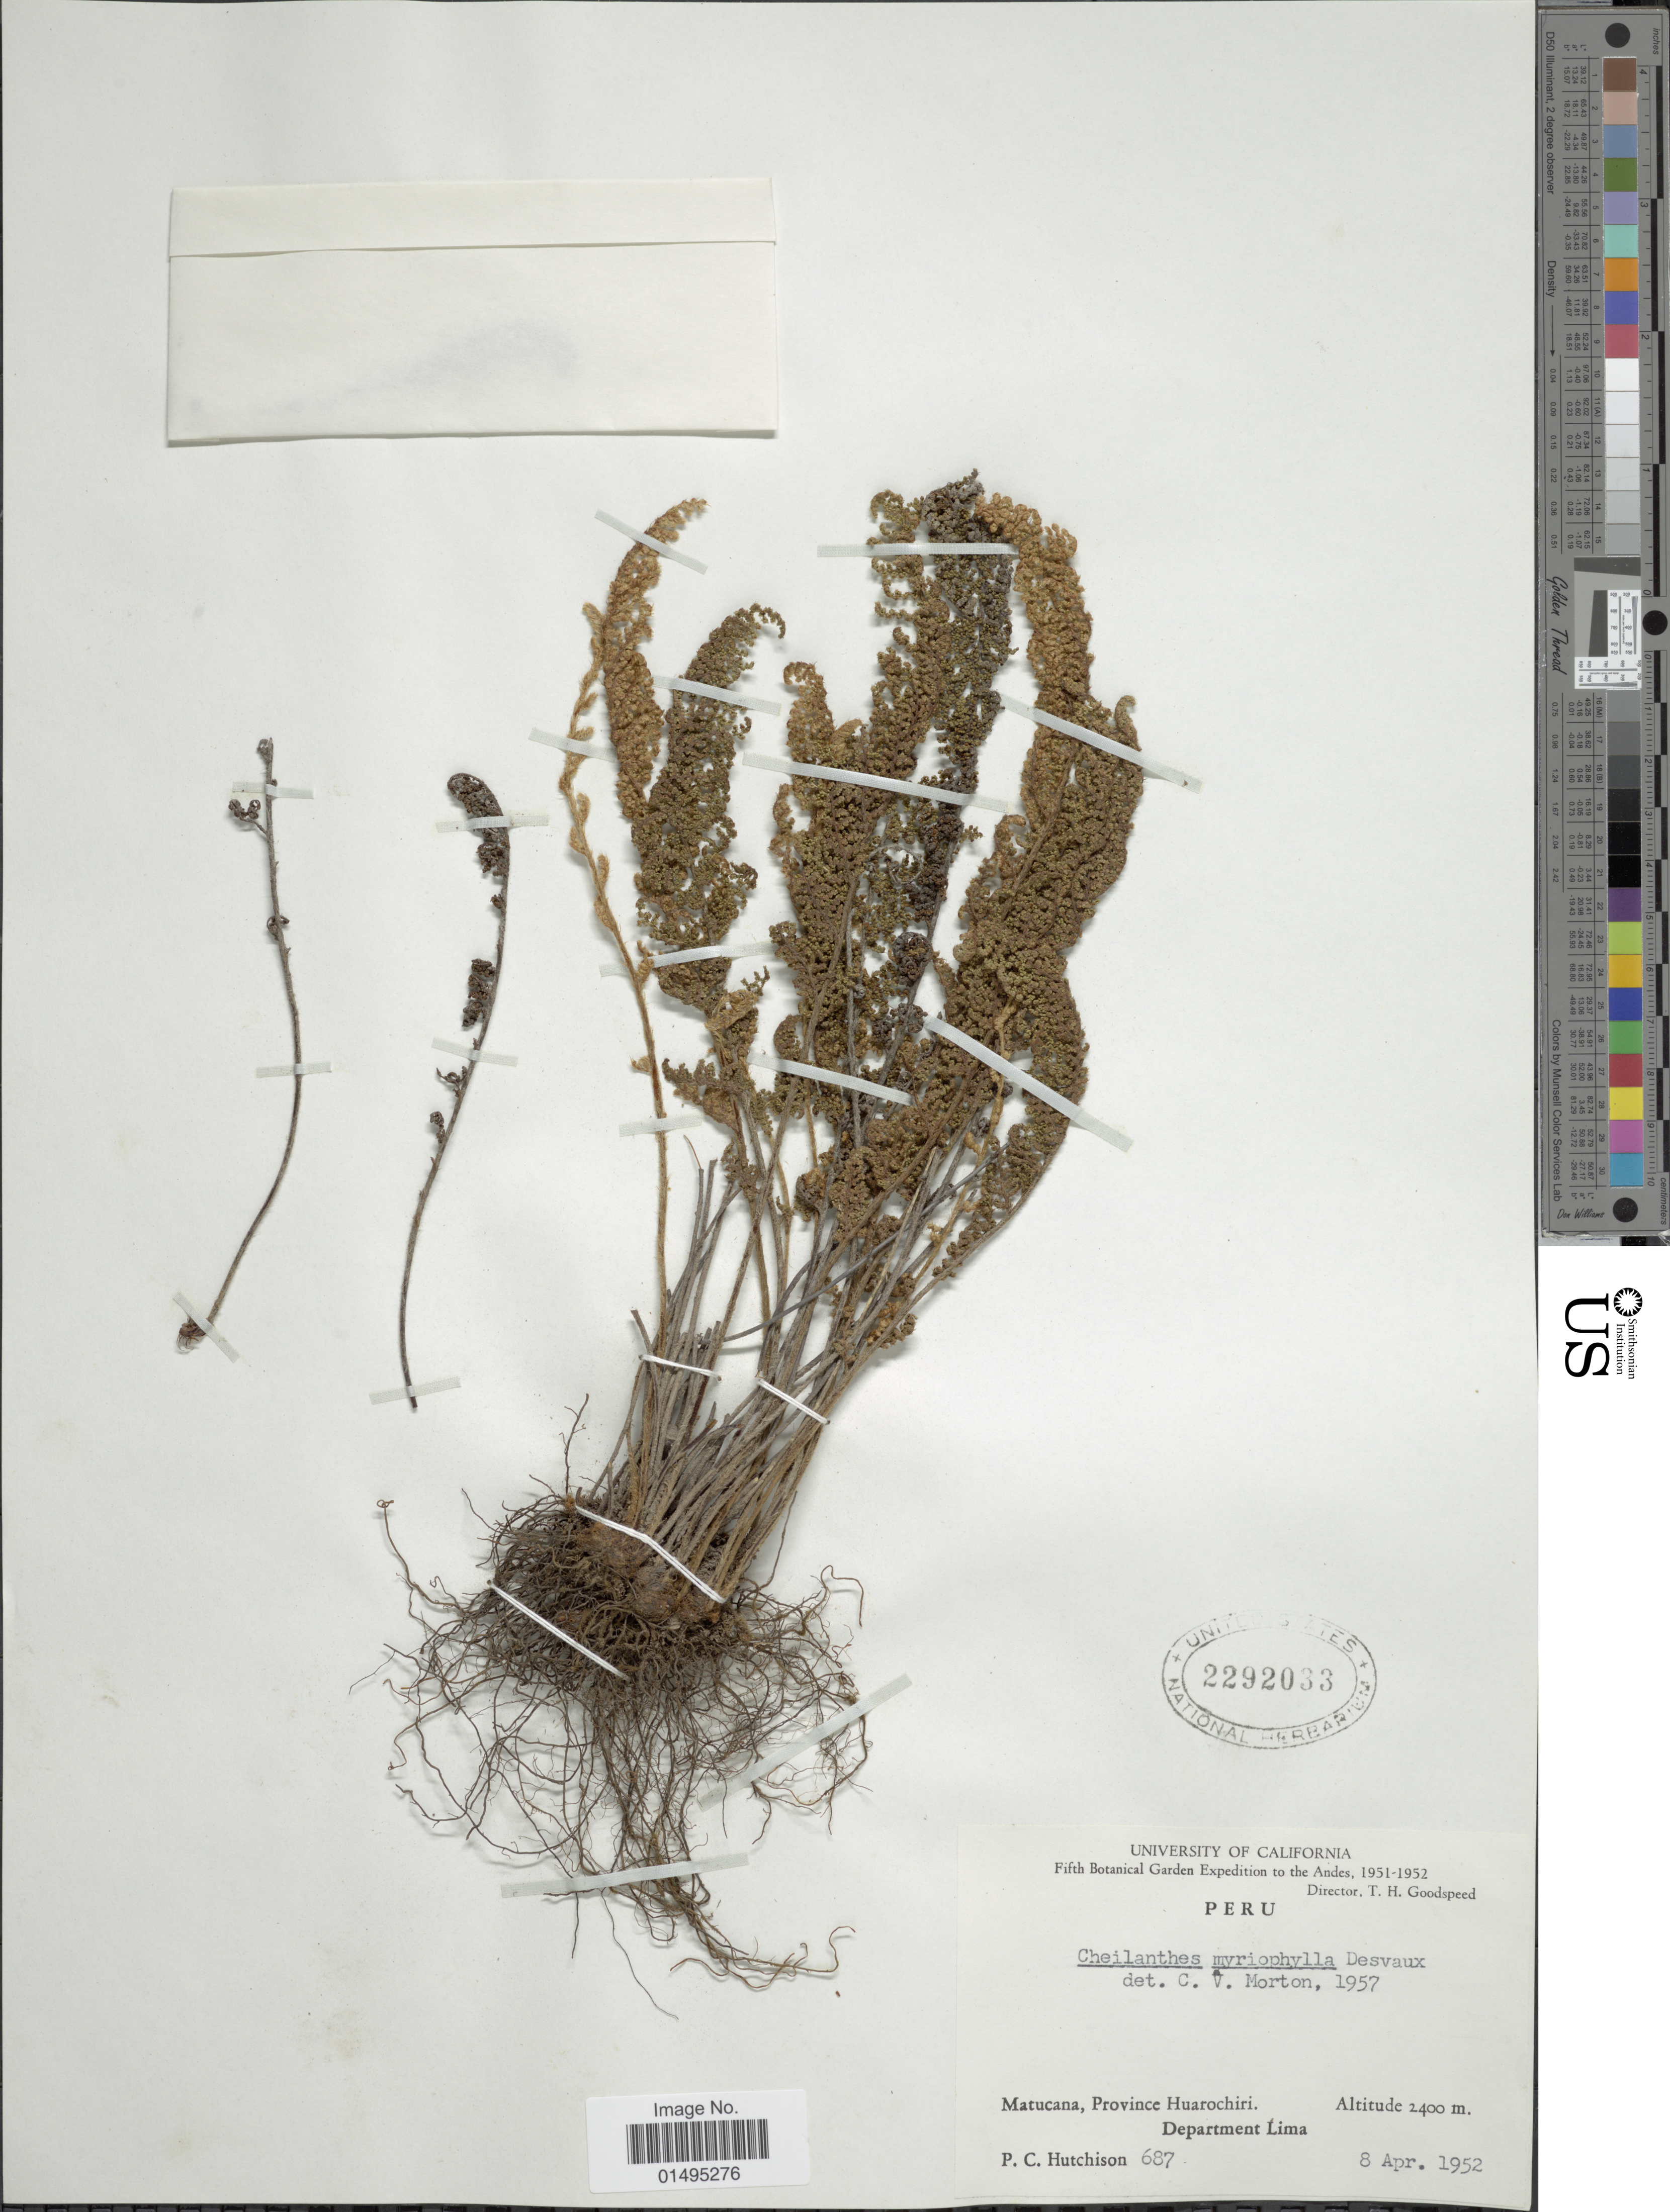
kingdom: Plantae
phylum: Tracheophyta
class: Polypodiopsida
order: Polypodiales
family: Pteridaceae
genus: Myriopteris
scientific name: Myriopteris myriophylla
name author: (Desv.) J. Sm.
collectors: P. C. Hutchison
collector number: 687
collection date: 1952-04-08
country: Peru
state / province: Lima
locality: Peru, Matucana, Province Huarochiri. Department Lima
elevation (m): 2400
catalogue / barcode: US 2292033